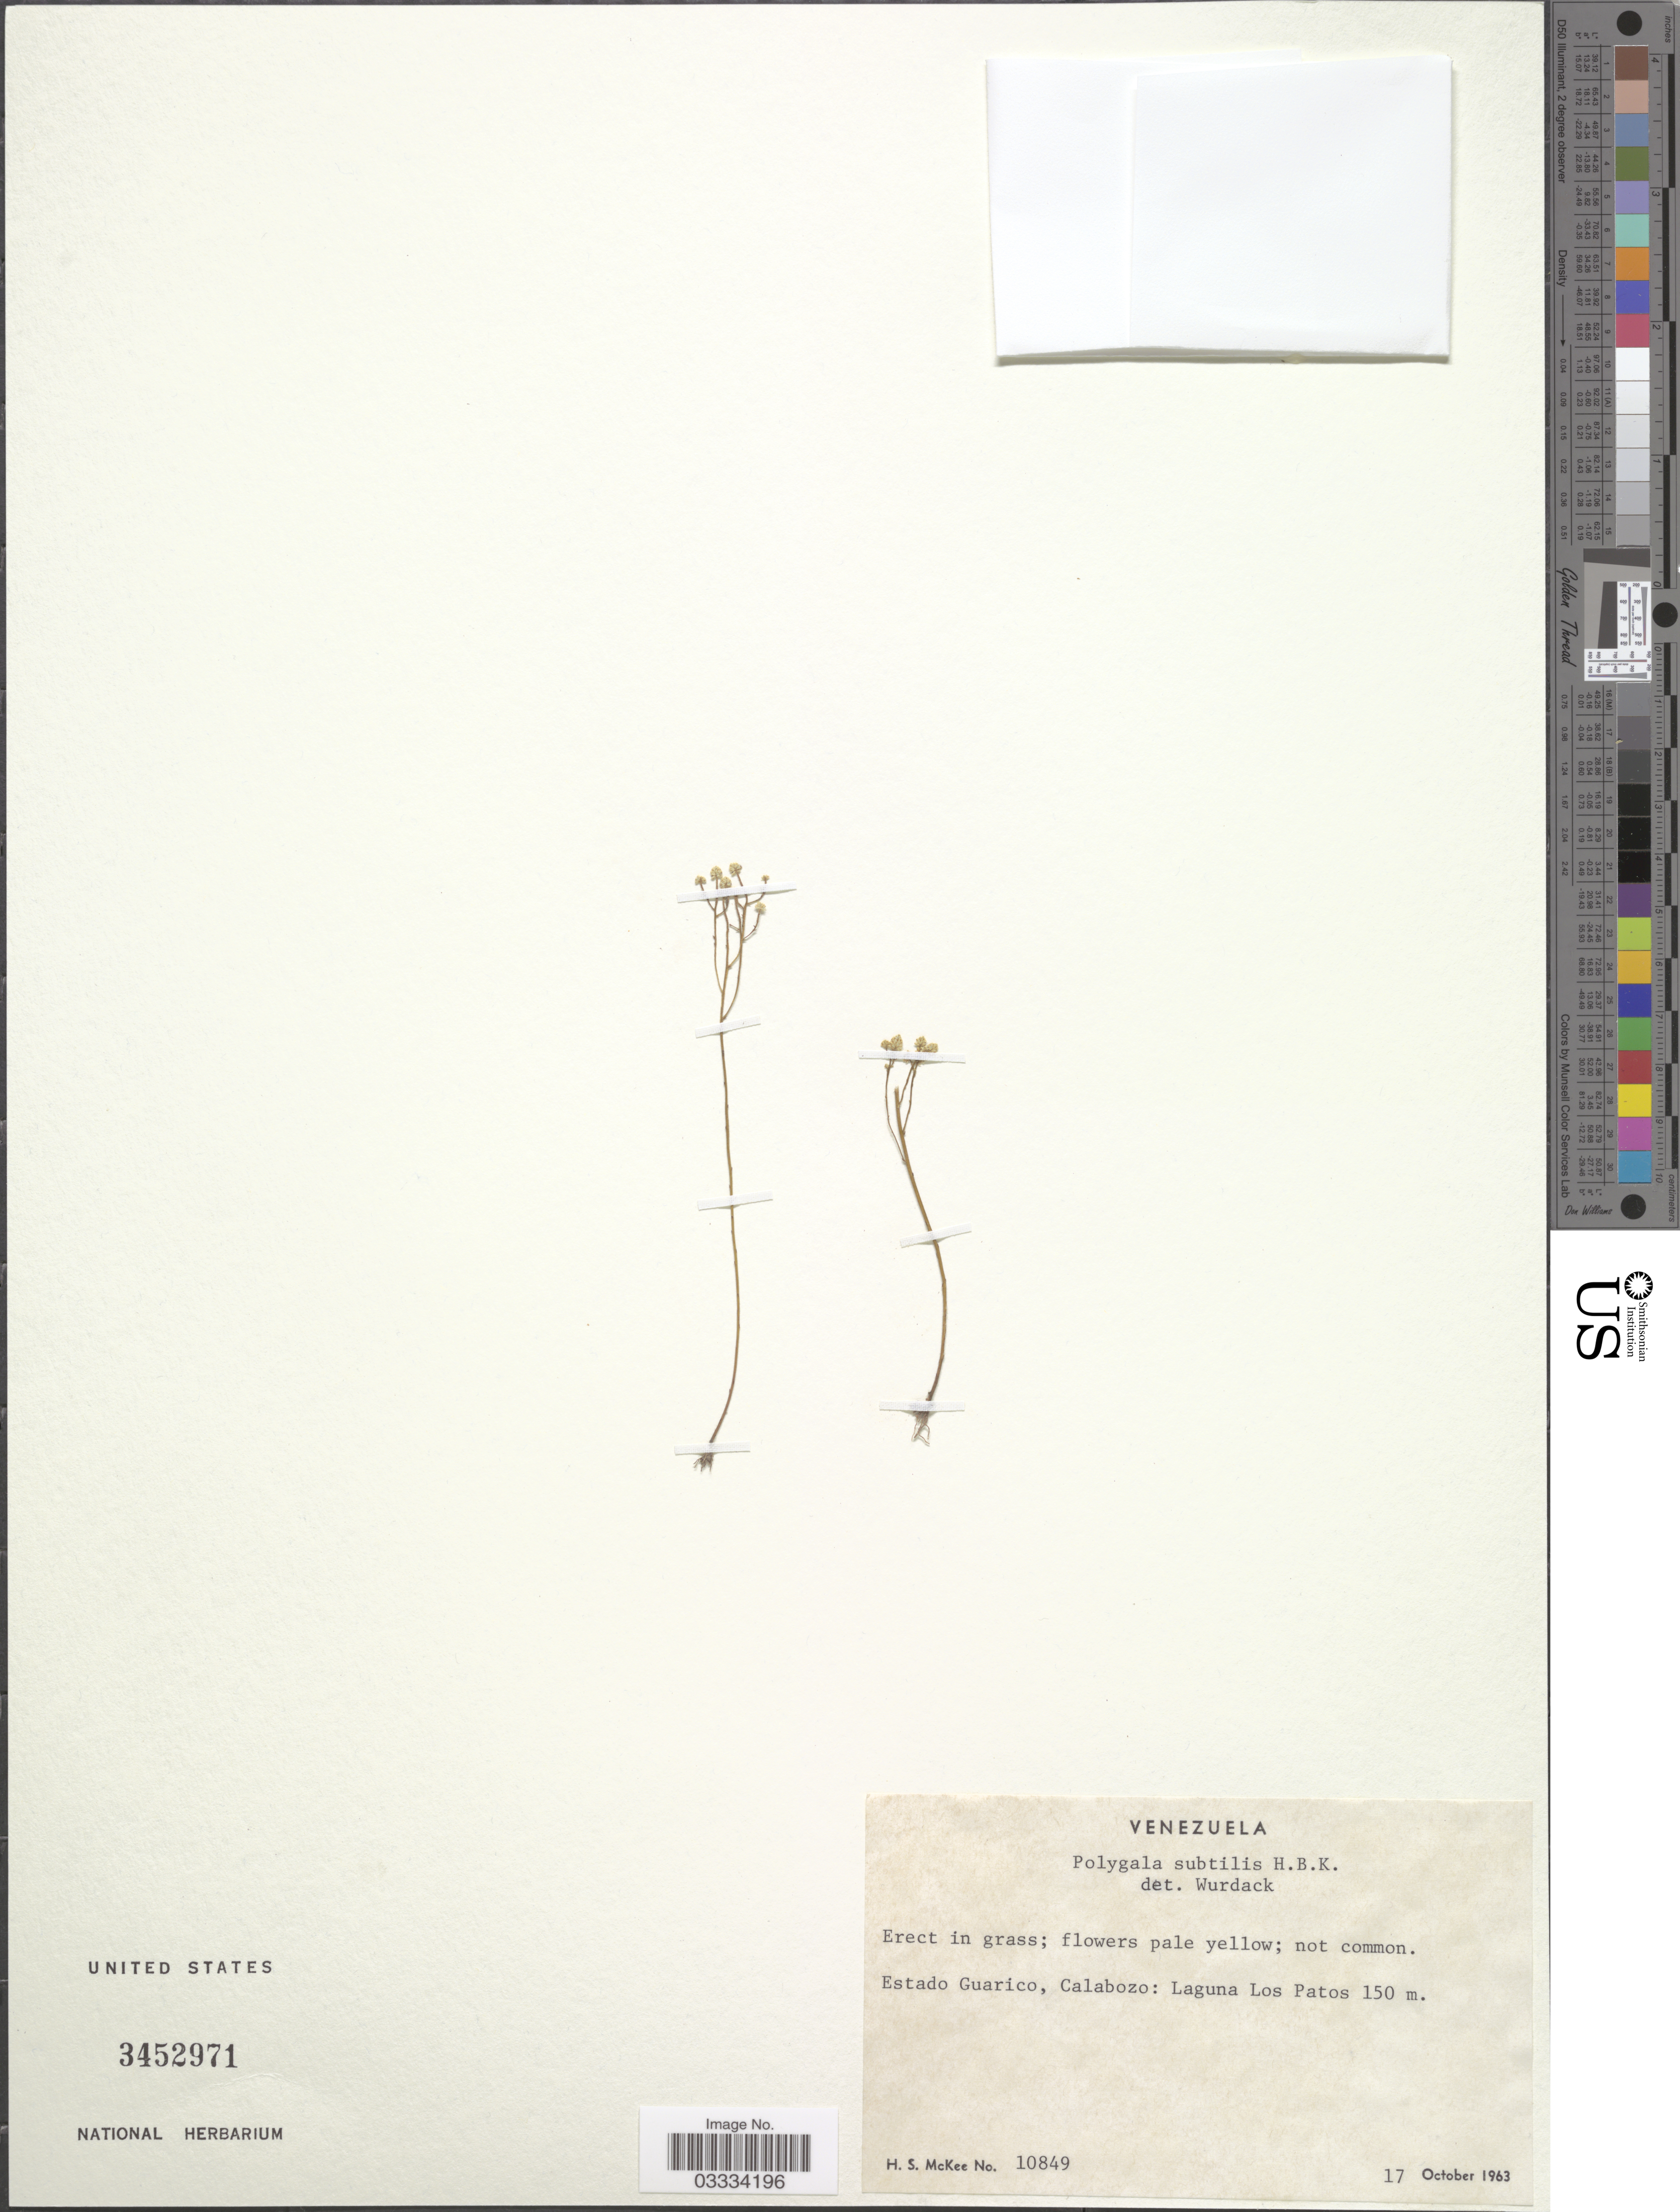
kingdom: Plantae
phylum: Tracheophyta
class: Magnoliopsida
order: Fabales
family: Polygalaceae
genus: Polygala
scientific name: Polygala subtilis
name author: Kunth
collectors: H. S. McKee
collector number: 10849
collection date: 1963-10-17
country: Venezuela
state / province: Guárico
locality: Calabozo: Laguna Los Patos.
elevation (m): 150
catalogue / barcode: US 3452971